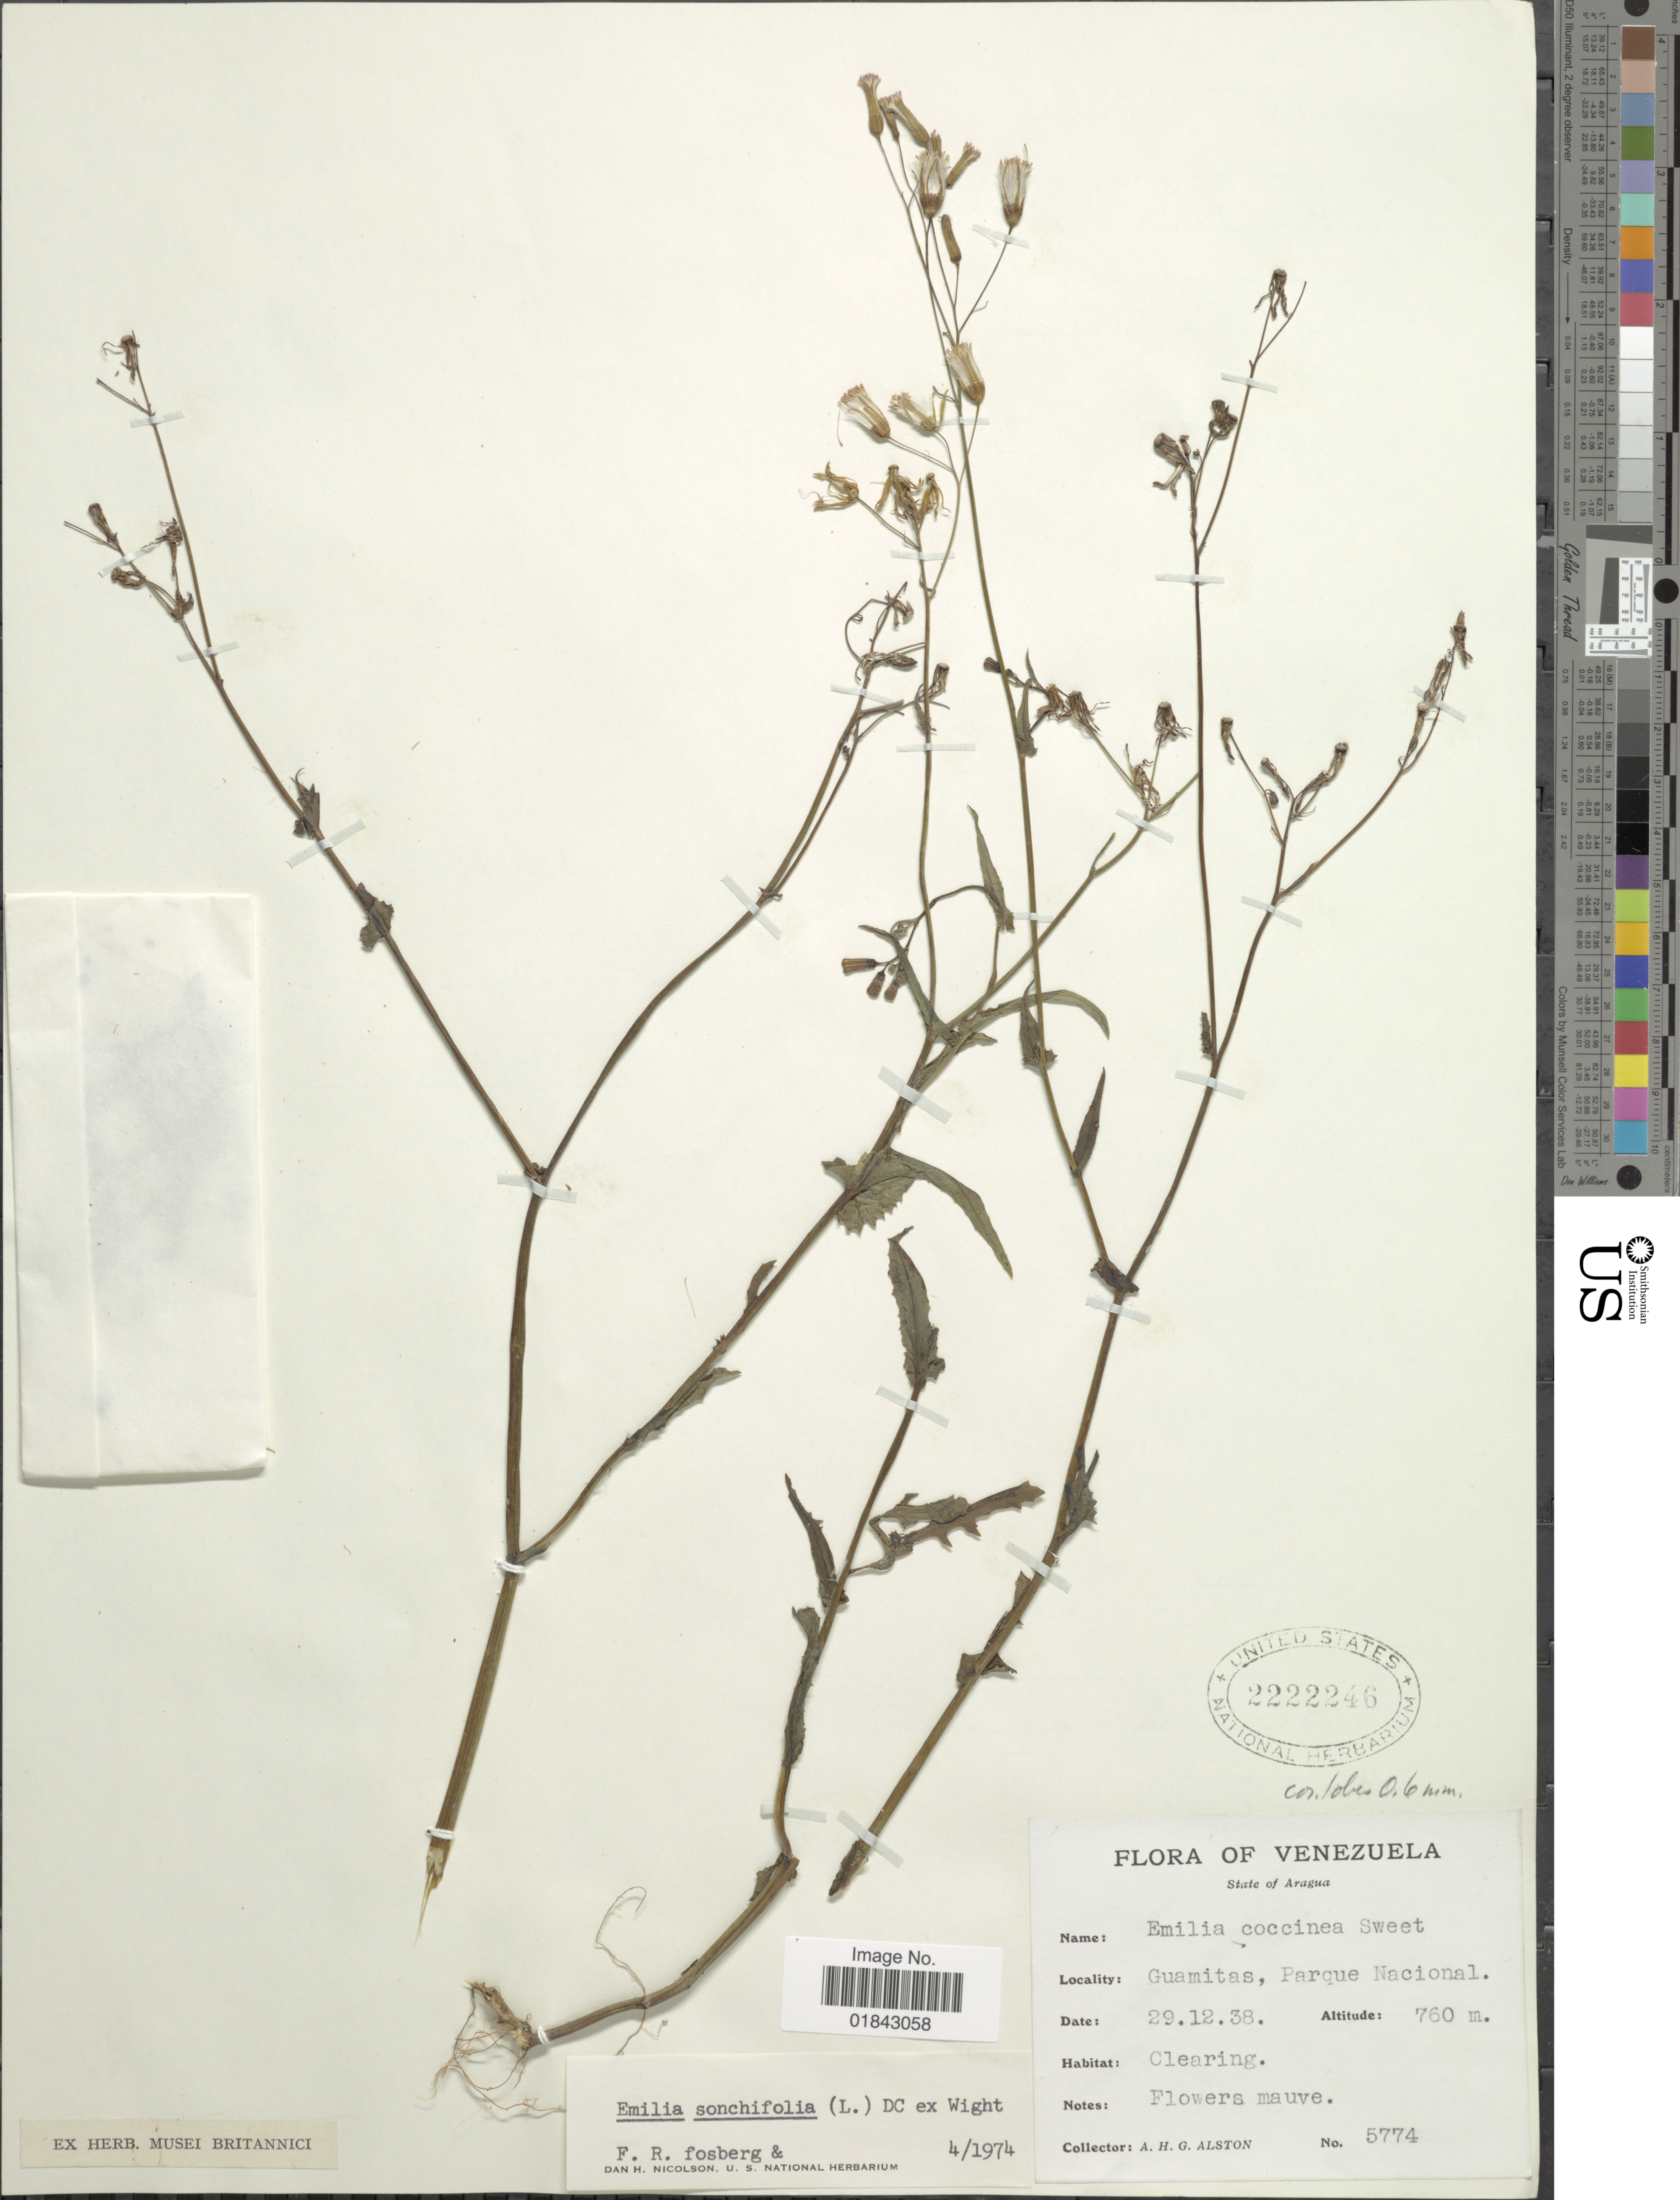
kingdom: Plantae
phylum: Tracheophyta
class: Magnoliopsida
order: Asterales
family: Asteraceae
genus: Emilia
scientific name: Emilia sonchifolia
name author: (L.) DC.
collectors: A. H. Alston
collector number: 5774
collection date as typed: Transcribed d/m/y: 29/12/38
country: Venezuela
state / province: Aragua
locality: Guamitas, Parque Nacional, clearing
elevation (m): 760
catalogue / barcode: US 2222246